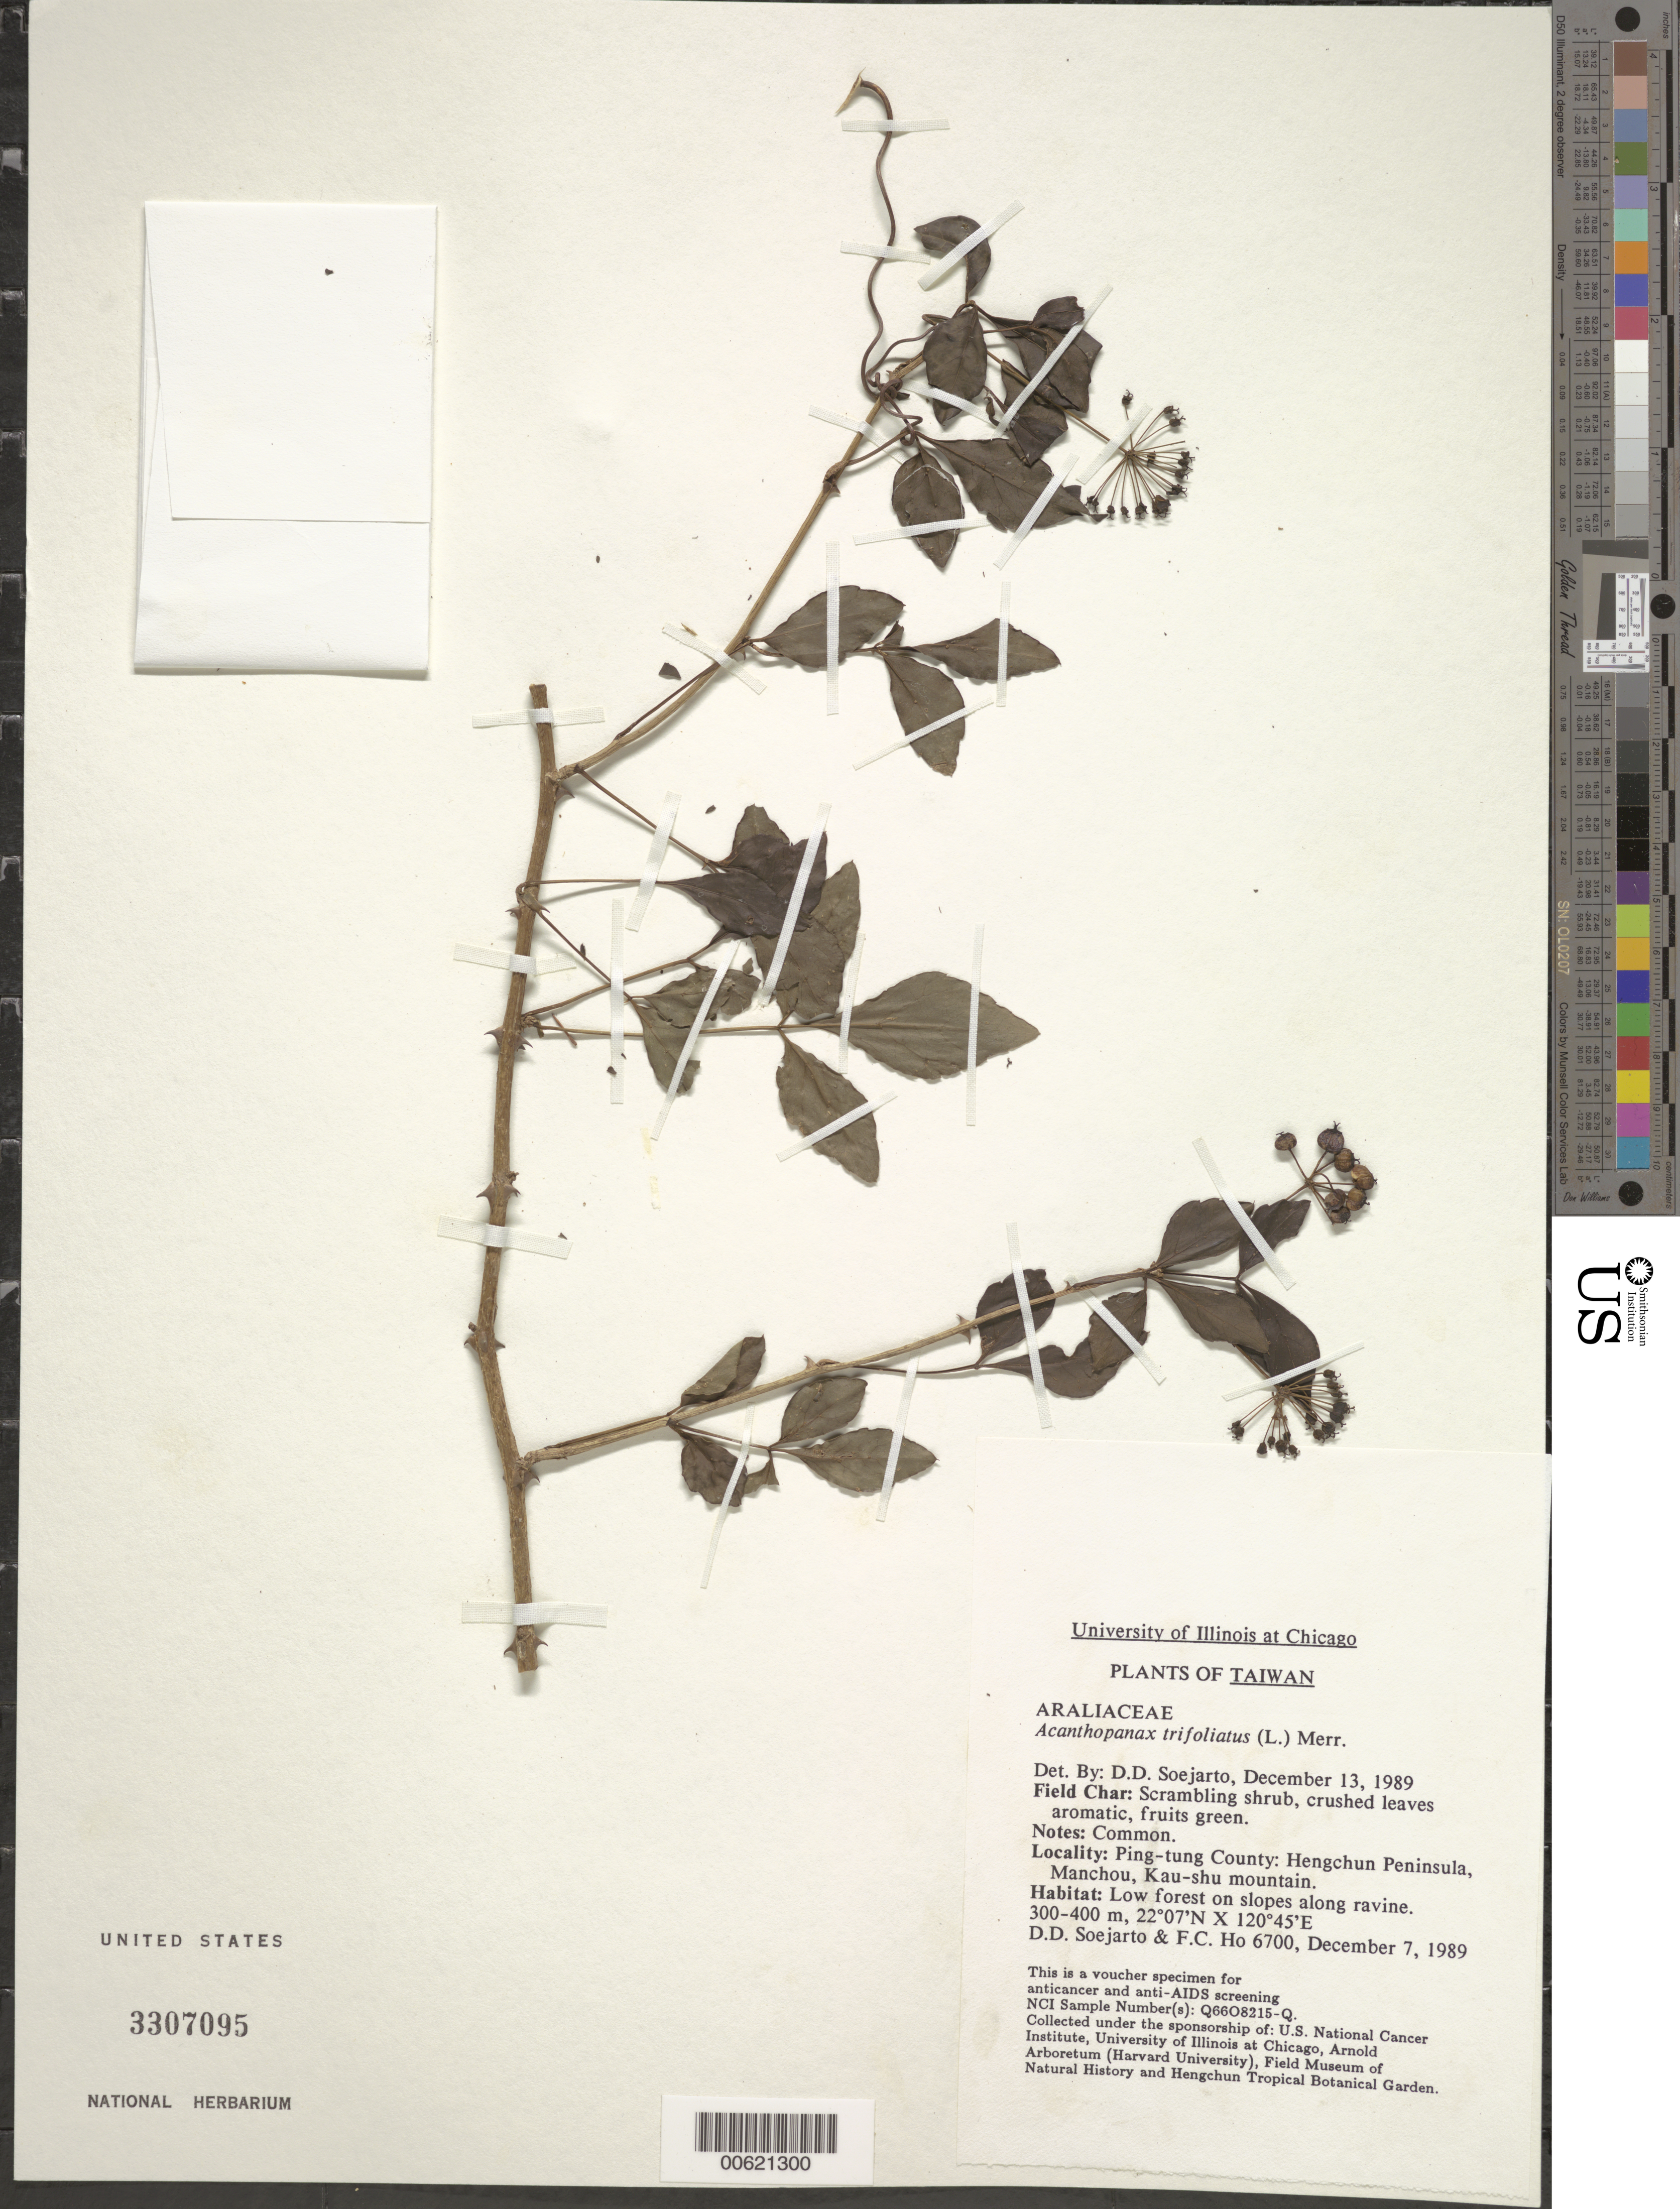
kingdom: Plantae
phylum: Tracheophyta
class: Magnoliopsida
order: Apiales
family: Araliaceae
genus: Acanthopanax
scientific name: Acanthopanax trifoliatus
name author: (L.) Voss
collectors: F. Ho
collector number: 6700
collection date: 1989-12-07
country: Taiwan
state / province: Pingtung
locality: Ping-tung County: Hengchun Peninshula, Manchou, Kau-shu mountain. Low forest on slopes along ravine.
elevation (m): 300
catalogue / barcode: US 3307095